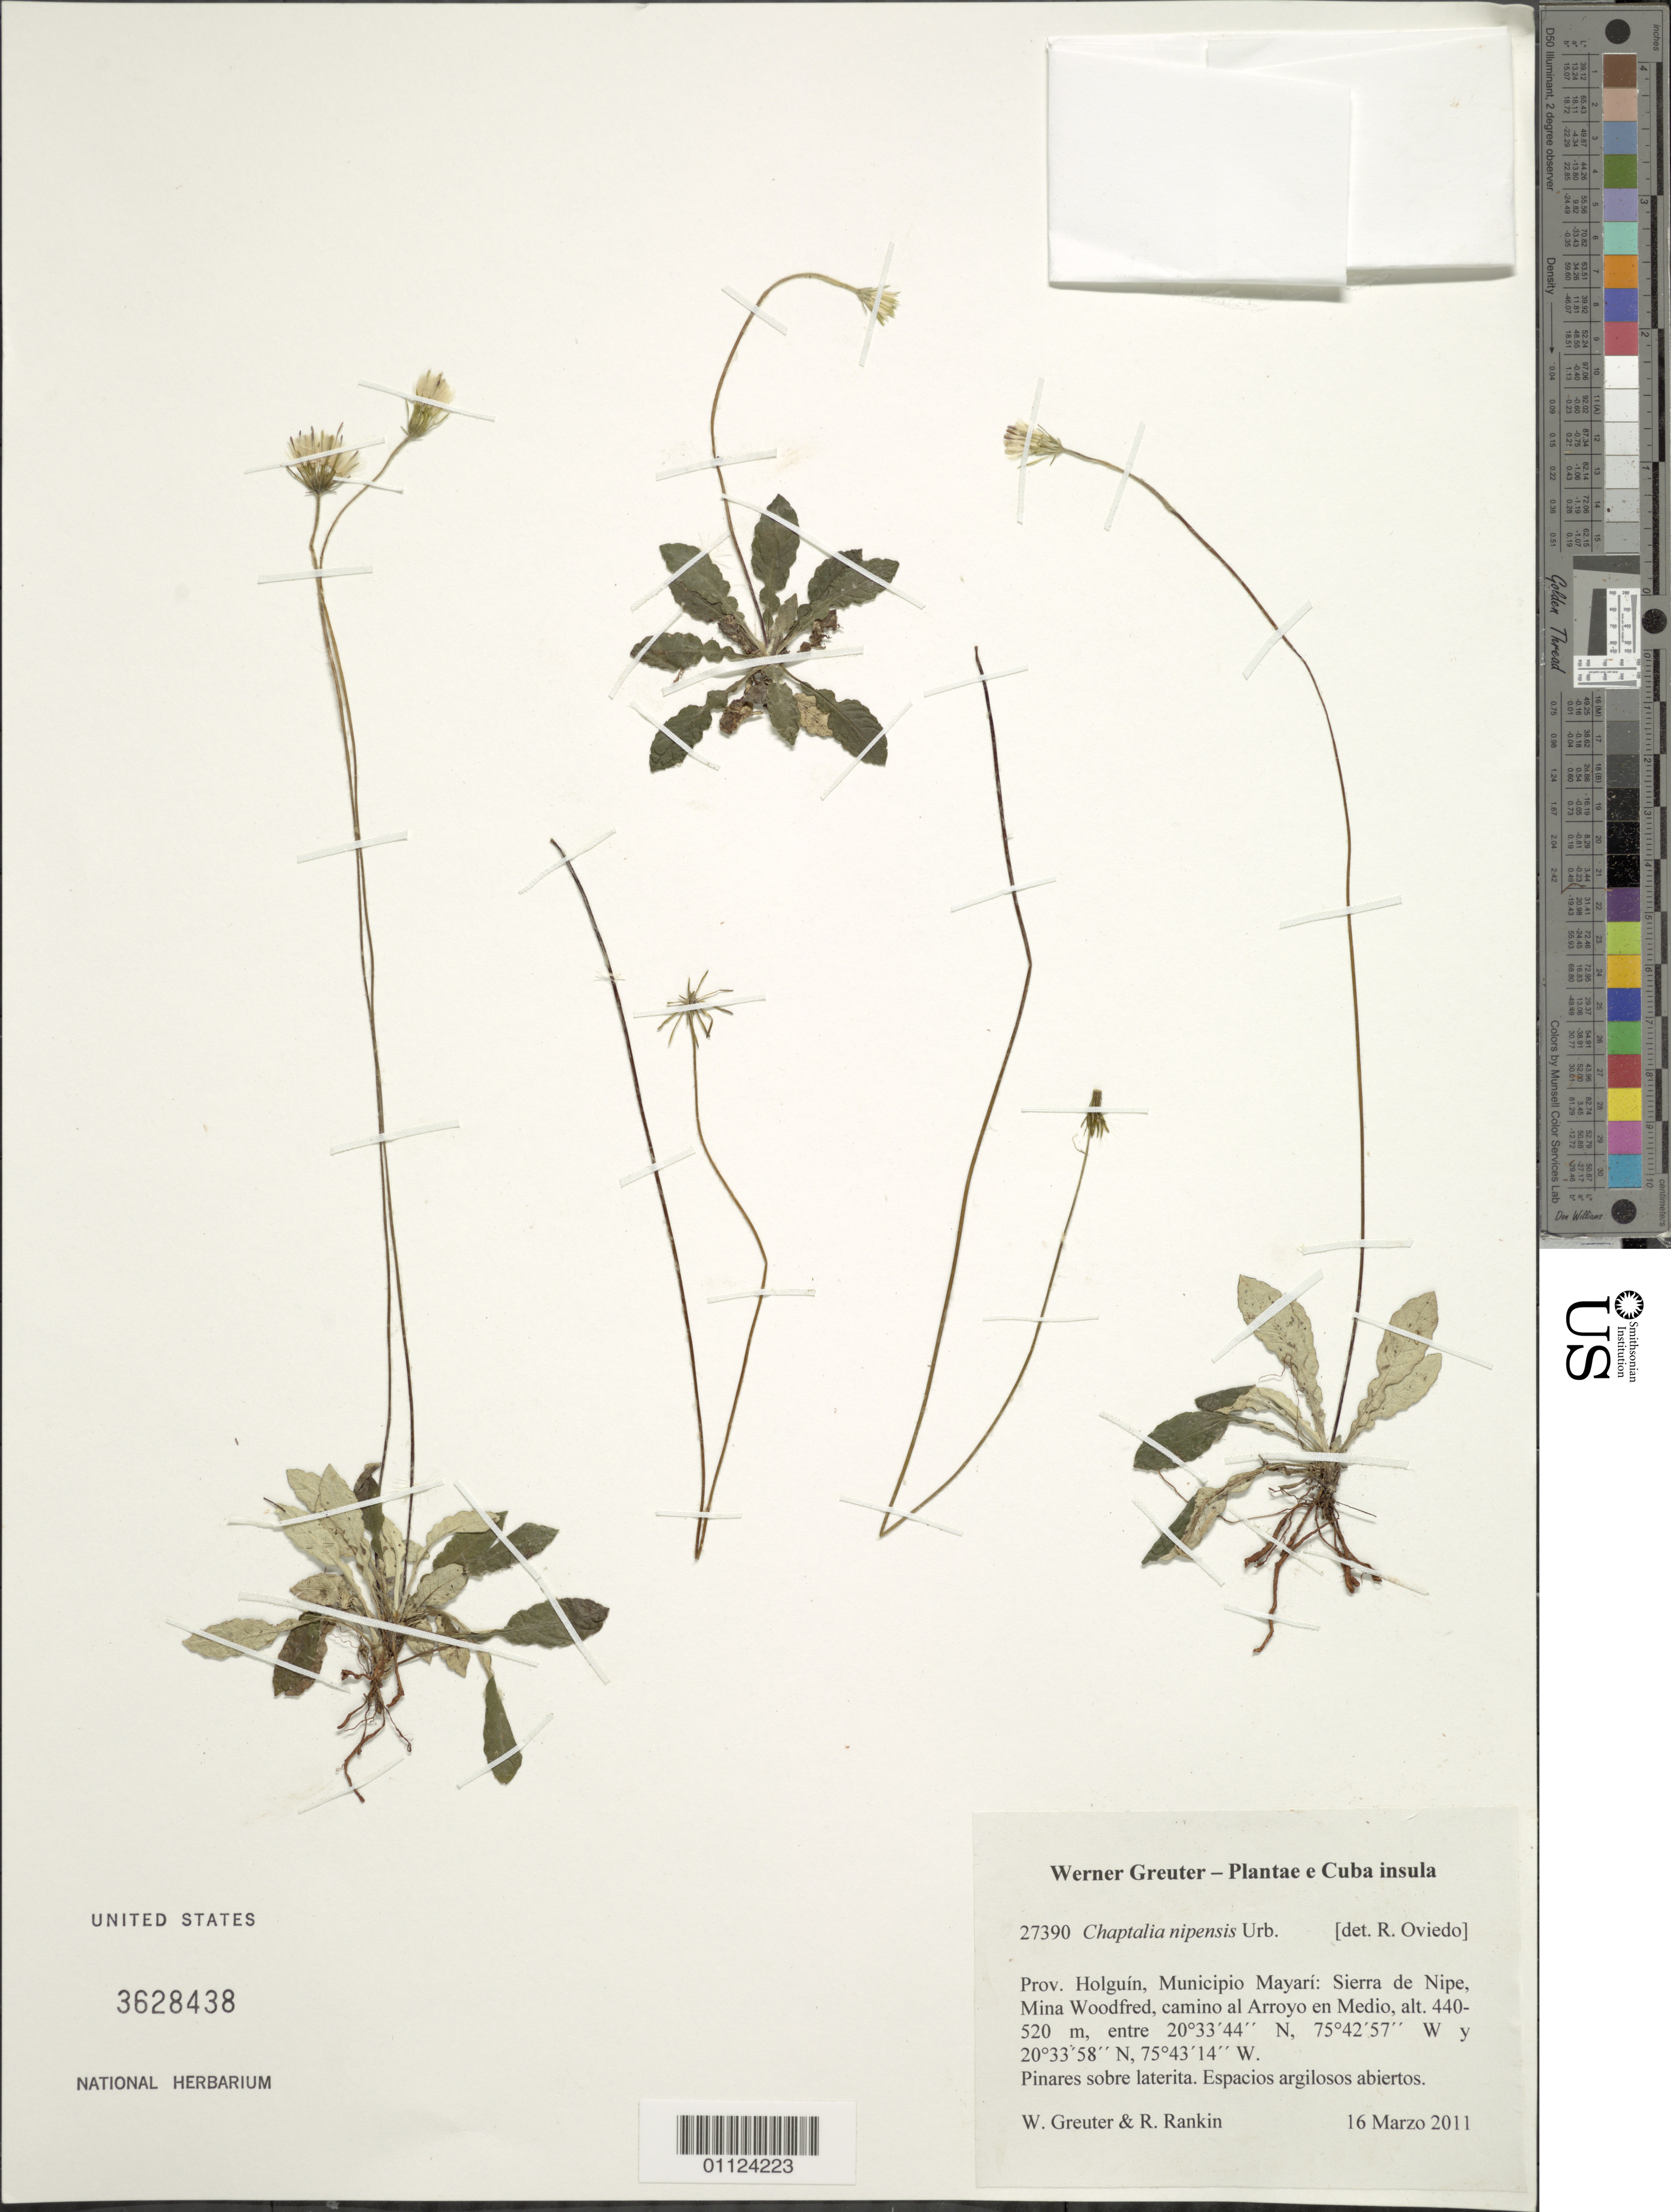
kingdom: Plantae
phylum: Tracheophyta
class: Magnoliopsida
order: Asterales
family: Asteraceae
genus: Chaptalia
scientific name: Chaptalia nipensis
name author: Urb.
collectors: W. Greuter & R. Rankin Rodriguez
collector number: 27390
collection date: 2011-03-16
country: Cuba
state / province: Holguín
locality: Municipio Mayarí, Sierra de Nipe, Mina Woodfred, camino al Arroyo en Medio.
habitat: Pinares sobre laterita. Espacios argilosos abiertos.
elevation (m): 440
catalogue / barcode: US 3628438